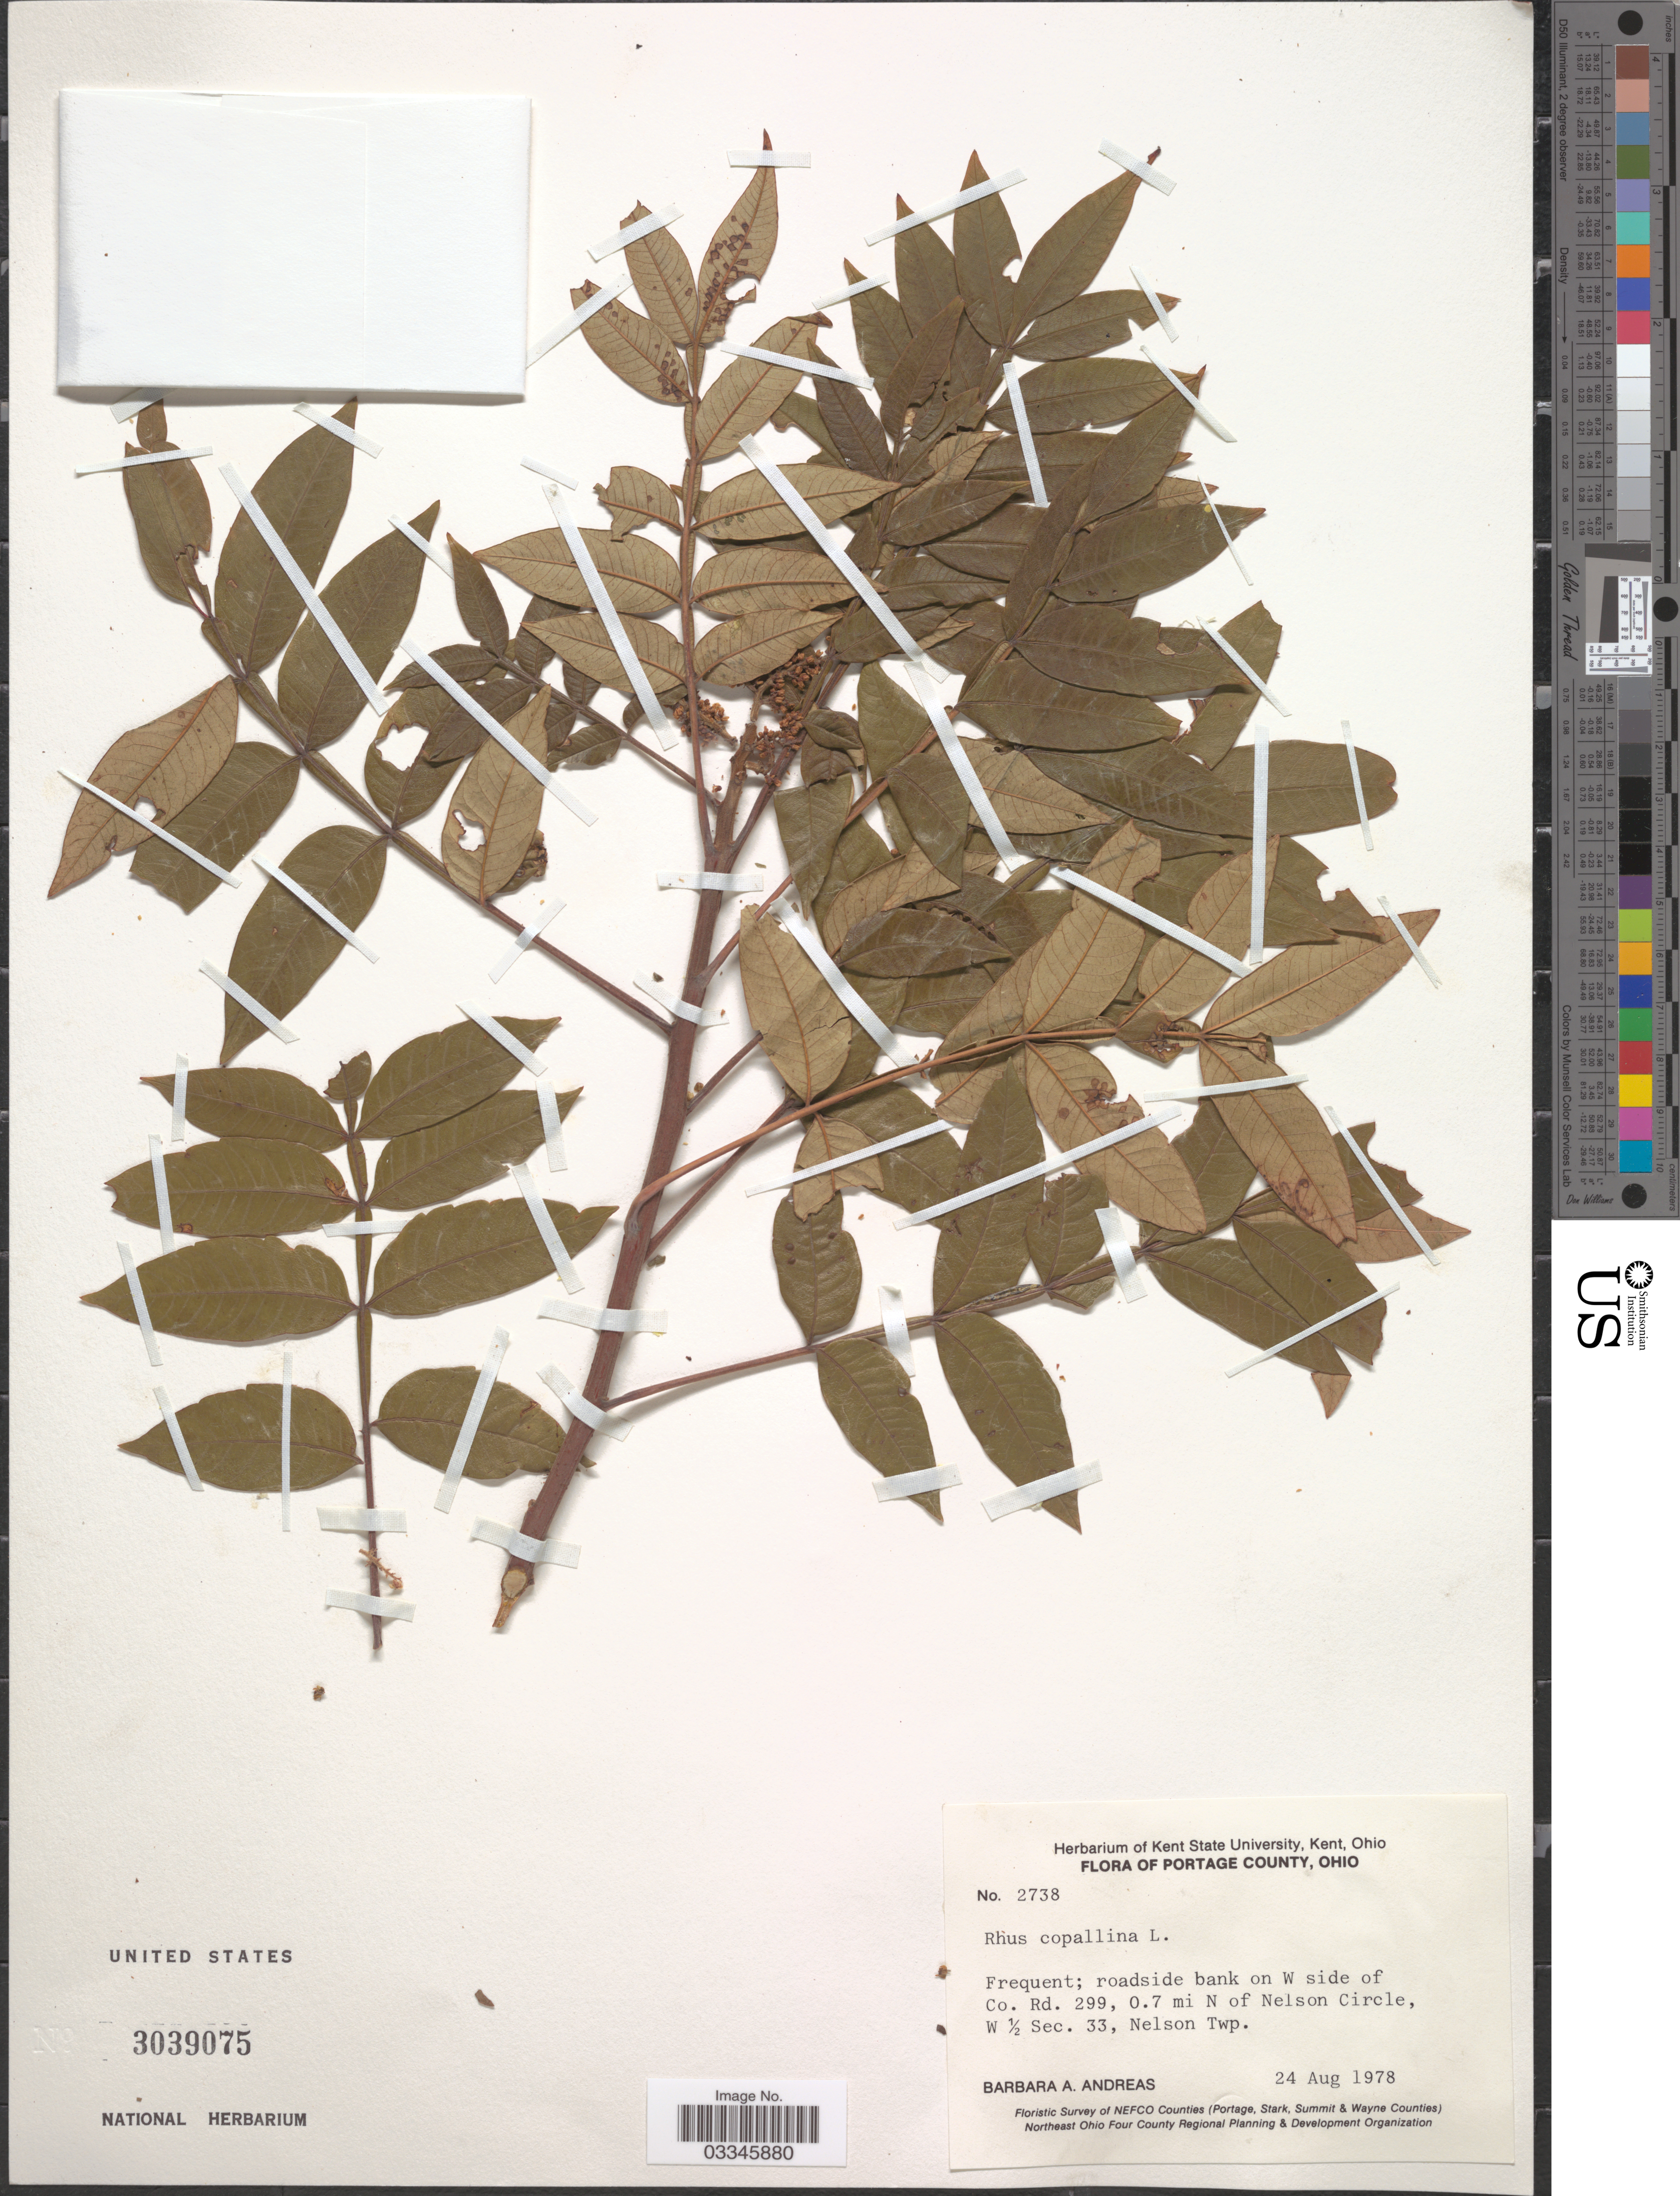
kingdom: Plantae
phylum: Tracheophyta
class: Magnoliopsida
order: Sapindales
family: Anacardiaceae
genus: Rhus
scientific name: Rhus copallinum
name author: L.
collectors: B. A. Andreas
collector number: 2738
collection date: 1978-08-24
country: United States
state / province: Ohio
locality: Portage County. W side of Co. Rd. 299, 0.7 mi N of Nelson Circle, W ½ Sec. 33, Nelson Twp.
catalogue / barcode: US 3039075